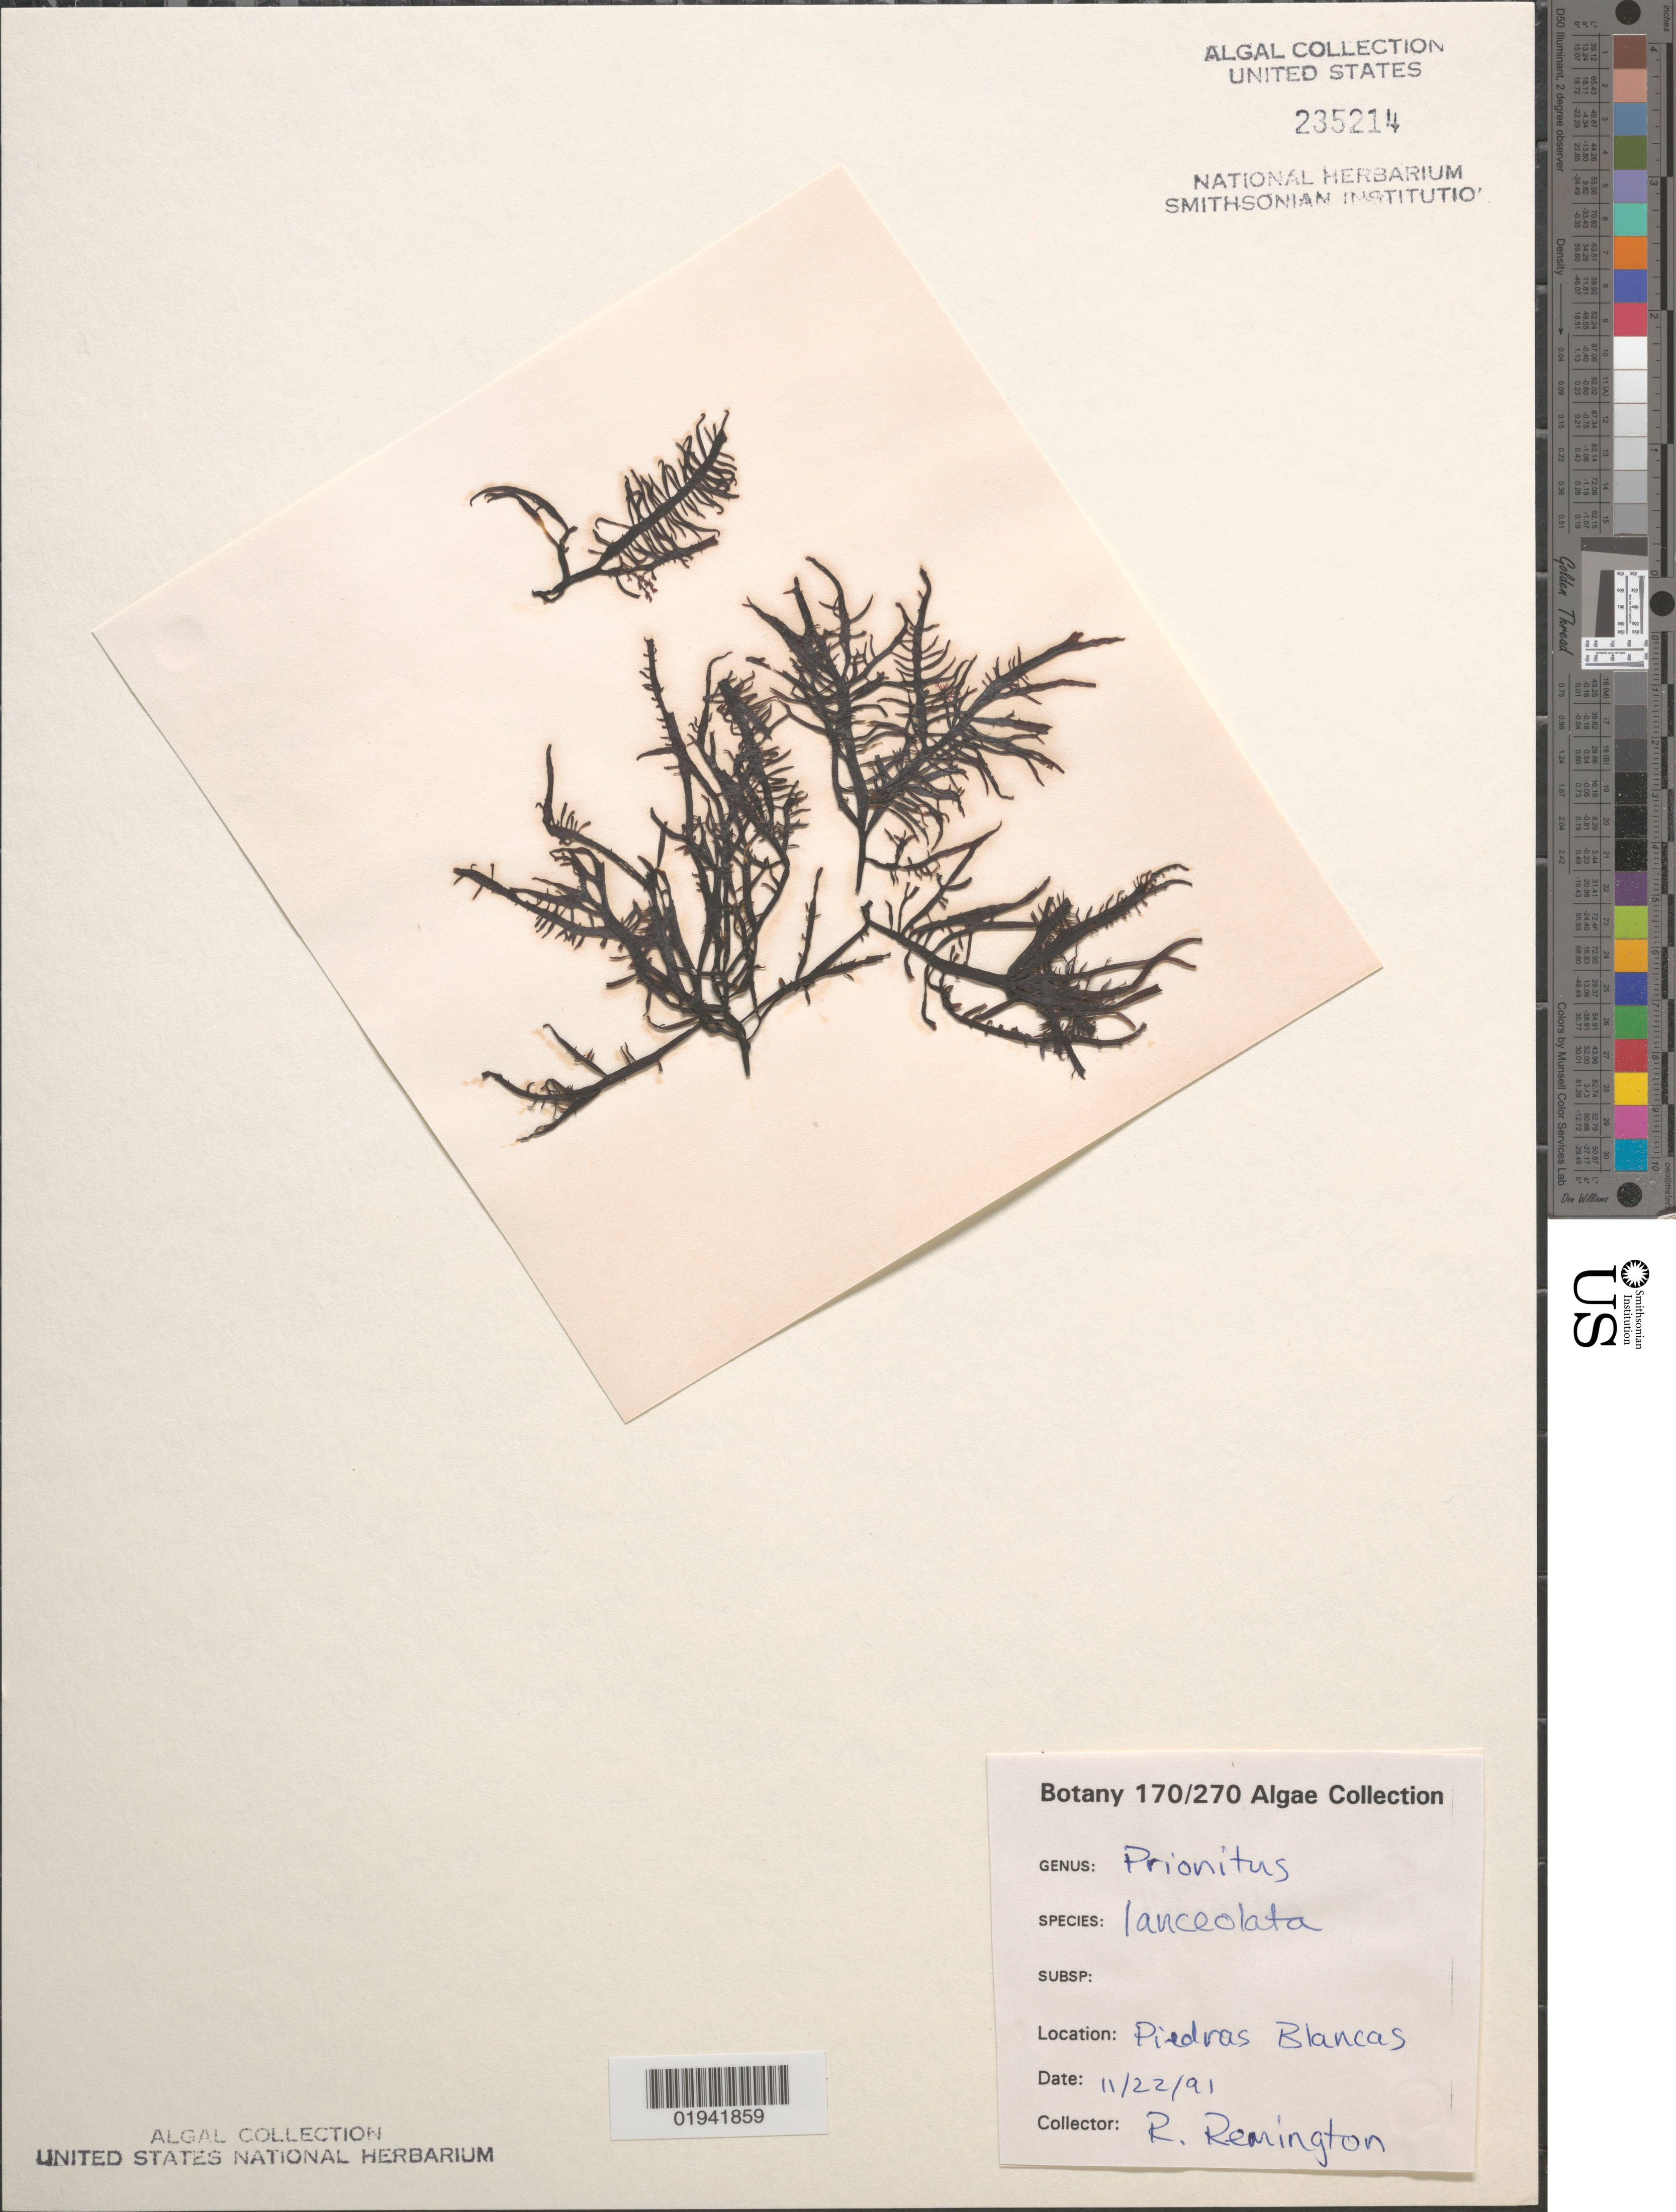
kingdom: Plantae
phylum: Rhodophyta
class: Florideophyceae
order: Cryptonemiales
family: Cryptonemiaceae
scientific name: Prionitis lanceolata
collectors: R. Remington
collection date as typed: Transcribed d/m/y: 22/11/91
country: United States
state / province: California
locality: Piedras Blancas.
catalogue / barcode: US 235214